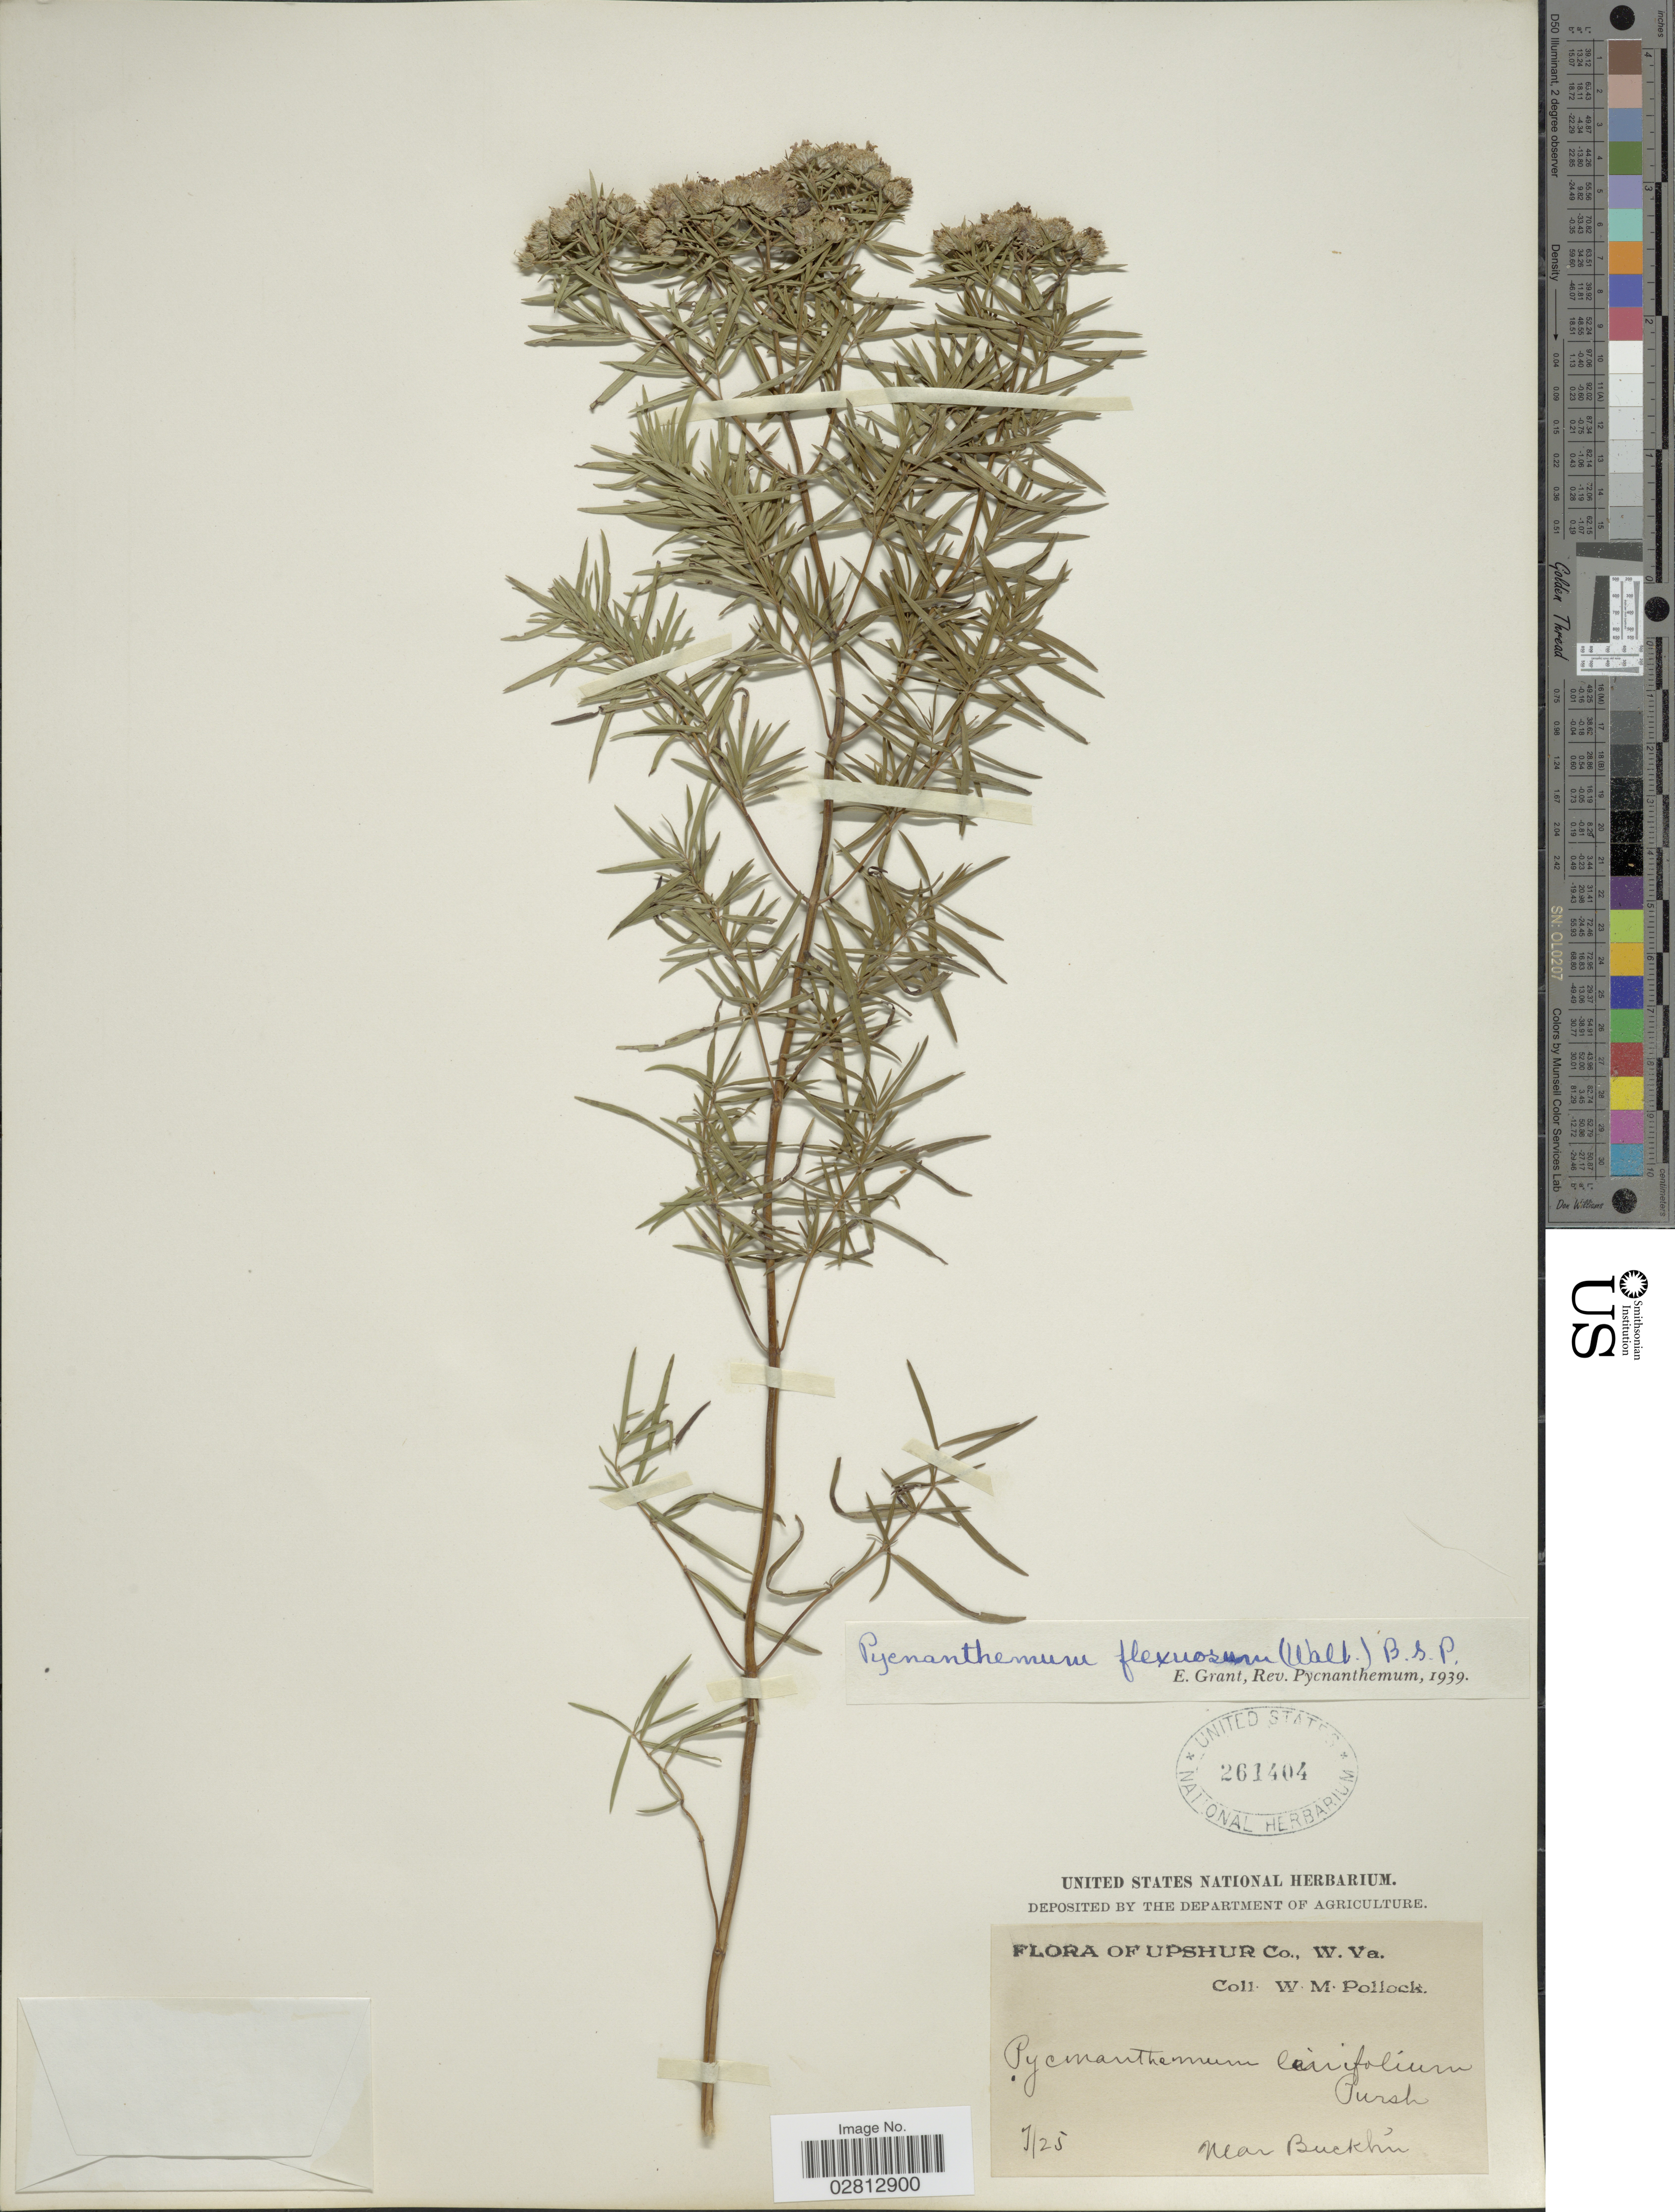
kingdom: Plantae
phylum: Tracheophyta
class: Magnoliopsida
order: Lamiales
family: Lamiaceae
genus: Pycnanthemum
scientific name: Pycnanthemum tenuifolium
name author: Schrad.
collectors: W. M. Pollock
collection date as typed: Transcribed d/m/y: /7/25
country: United States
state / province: West Virginia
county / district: Upshur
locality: near Buck'n.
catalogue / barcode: US 261404